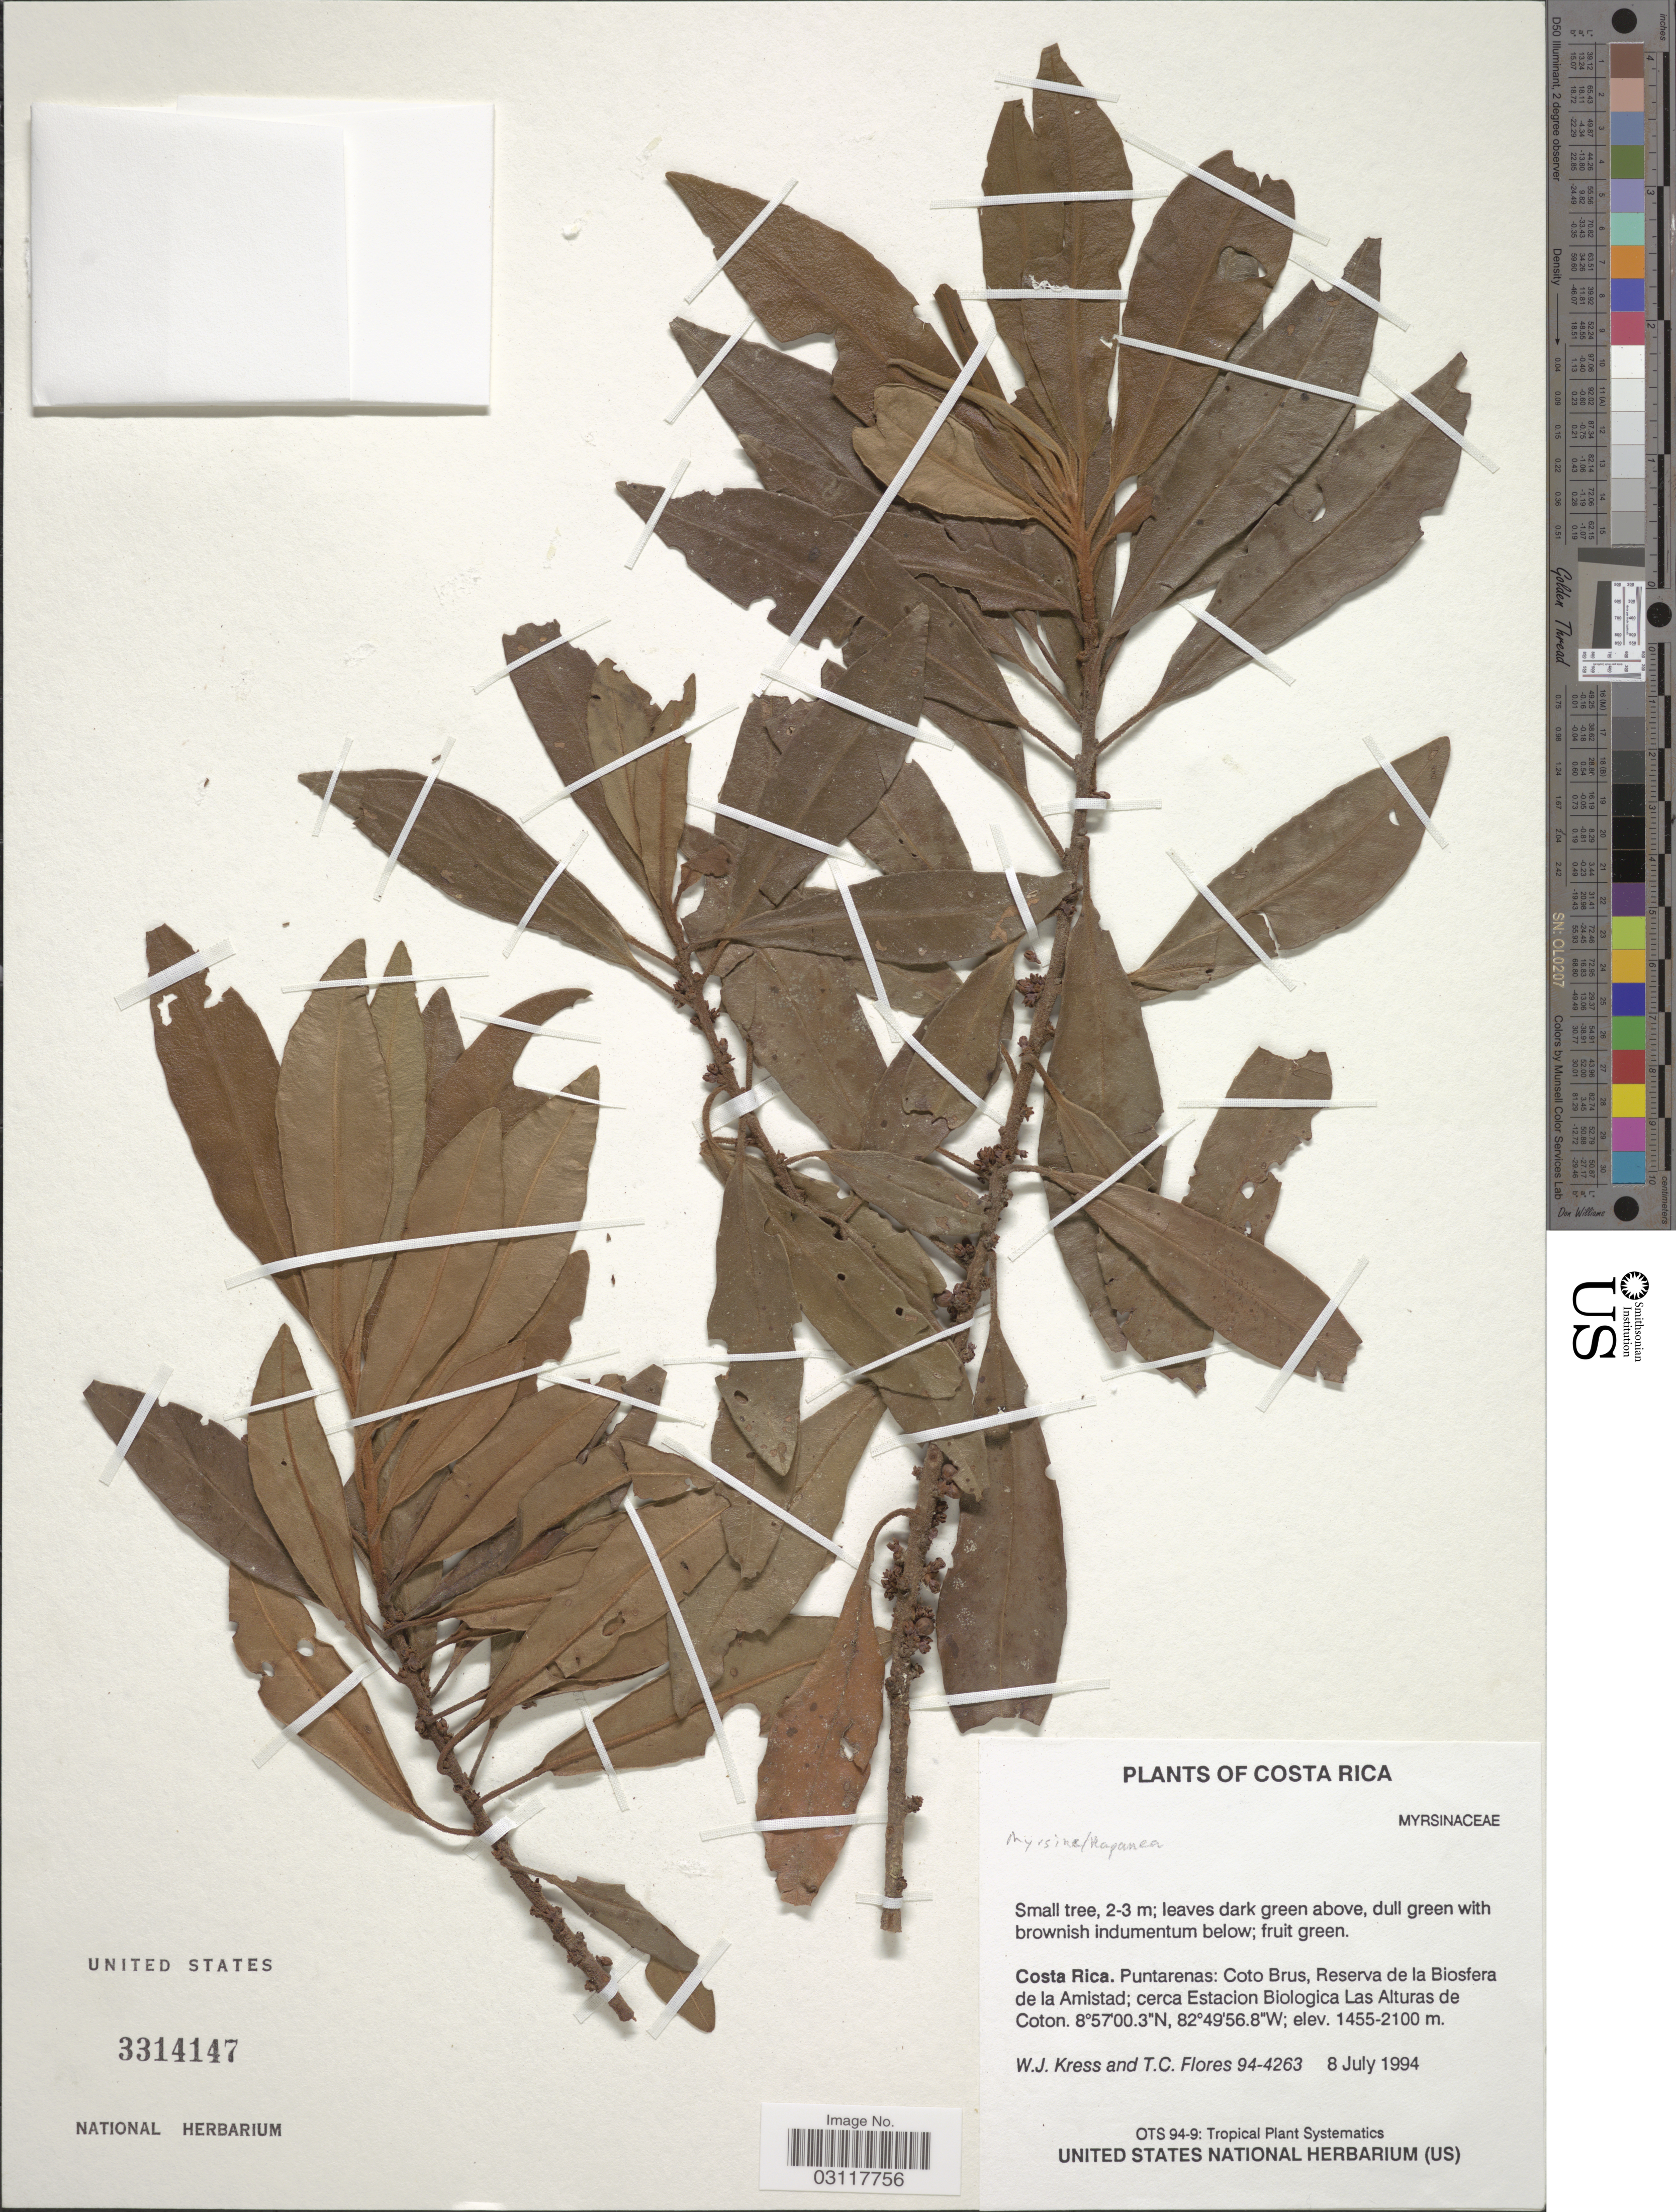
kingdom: Plantae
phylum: Tracheophyta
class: Magnoliopsida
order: Ericales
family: Primulaceae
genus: Rapanea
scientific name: Rapanea sp.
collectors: W. J. Kress & T. C. Flores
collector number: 94-4263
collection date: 1994-07-08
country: Costa Rica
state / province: Puntarenas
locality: Coto Brus, Reserva de la Biosfera de la Amistad; cerca Estacion Biologica Las Alturas de Coton.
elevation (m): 1455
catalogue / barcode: US 3314147